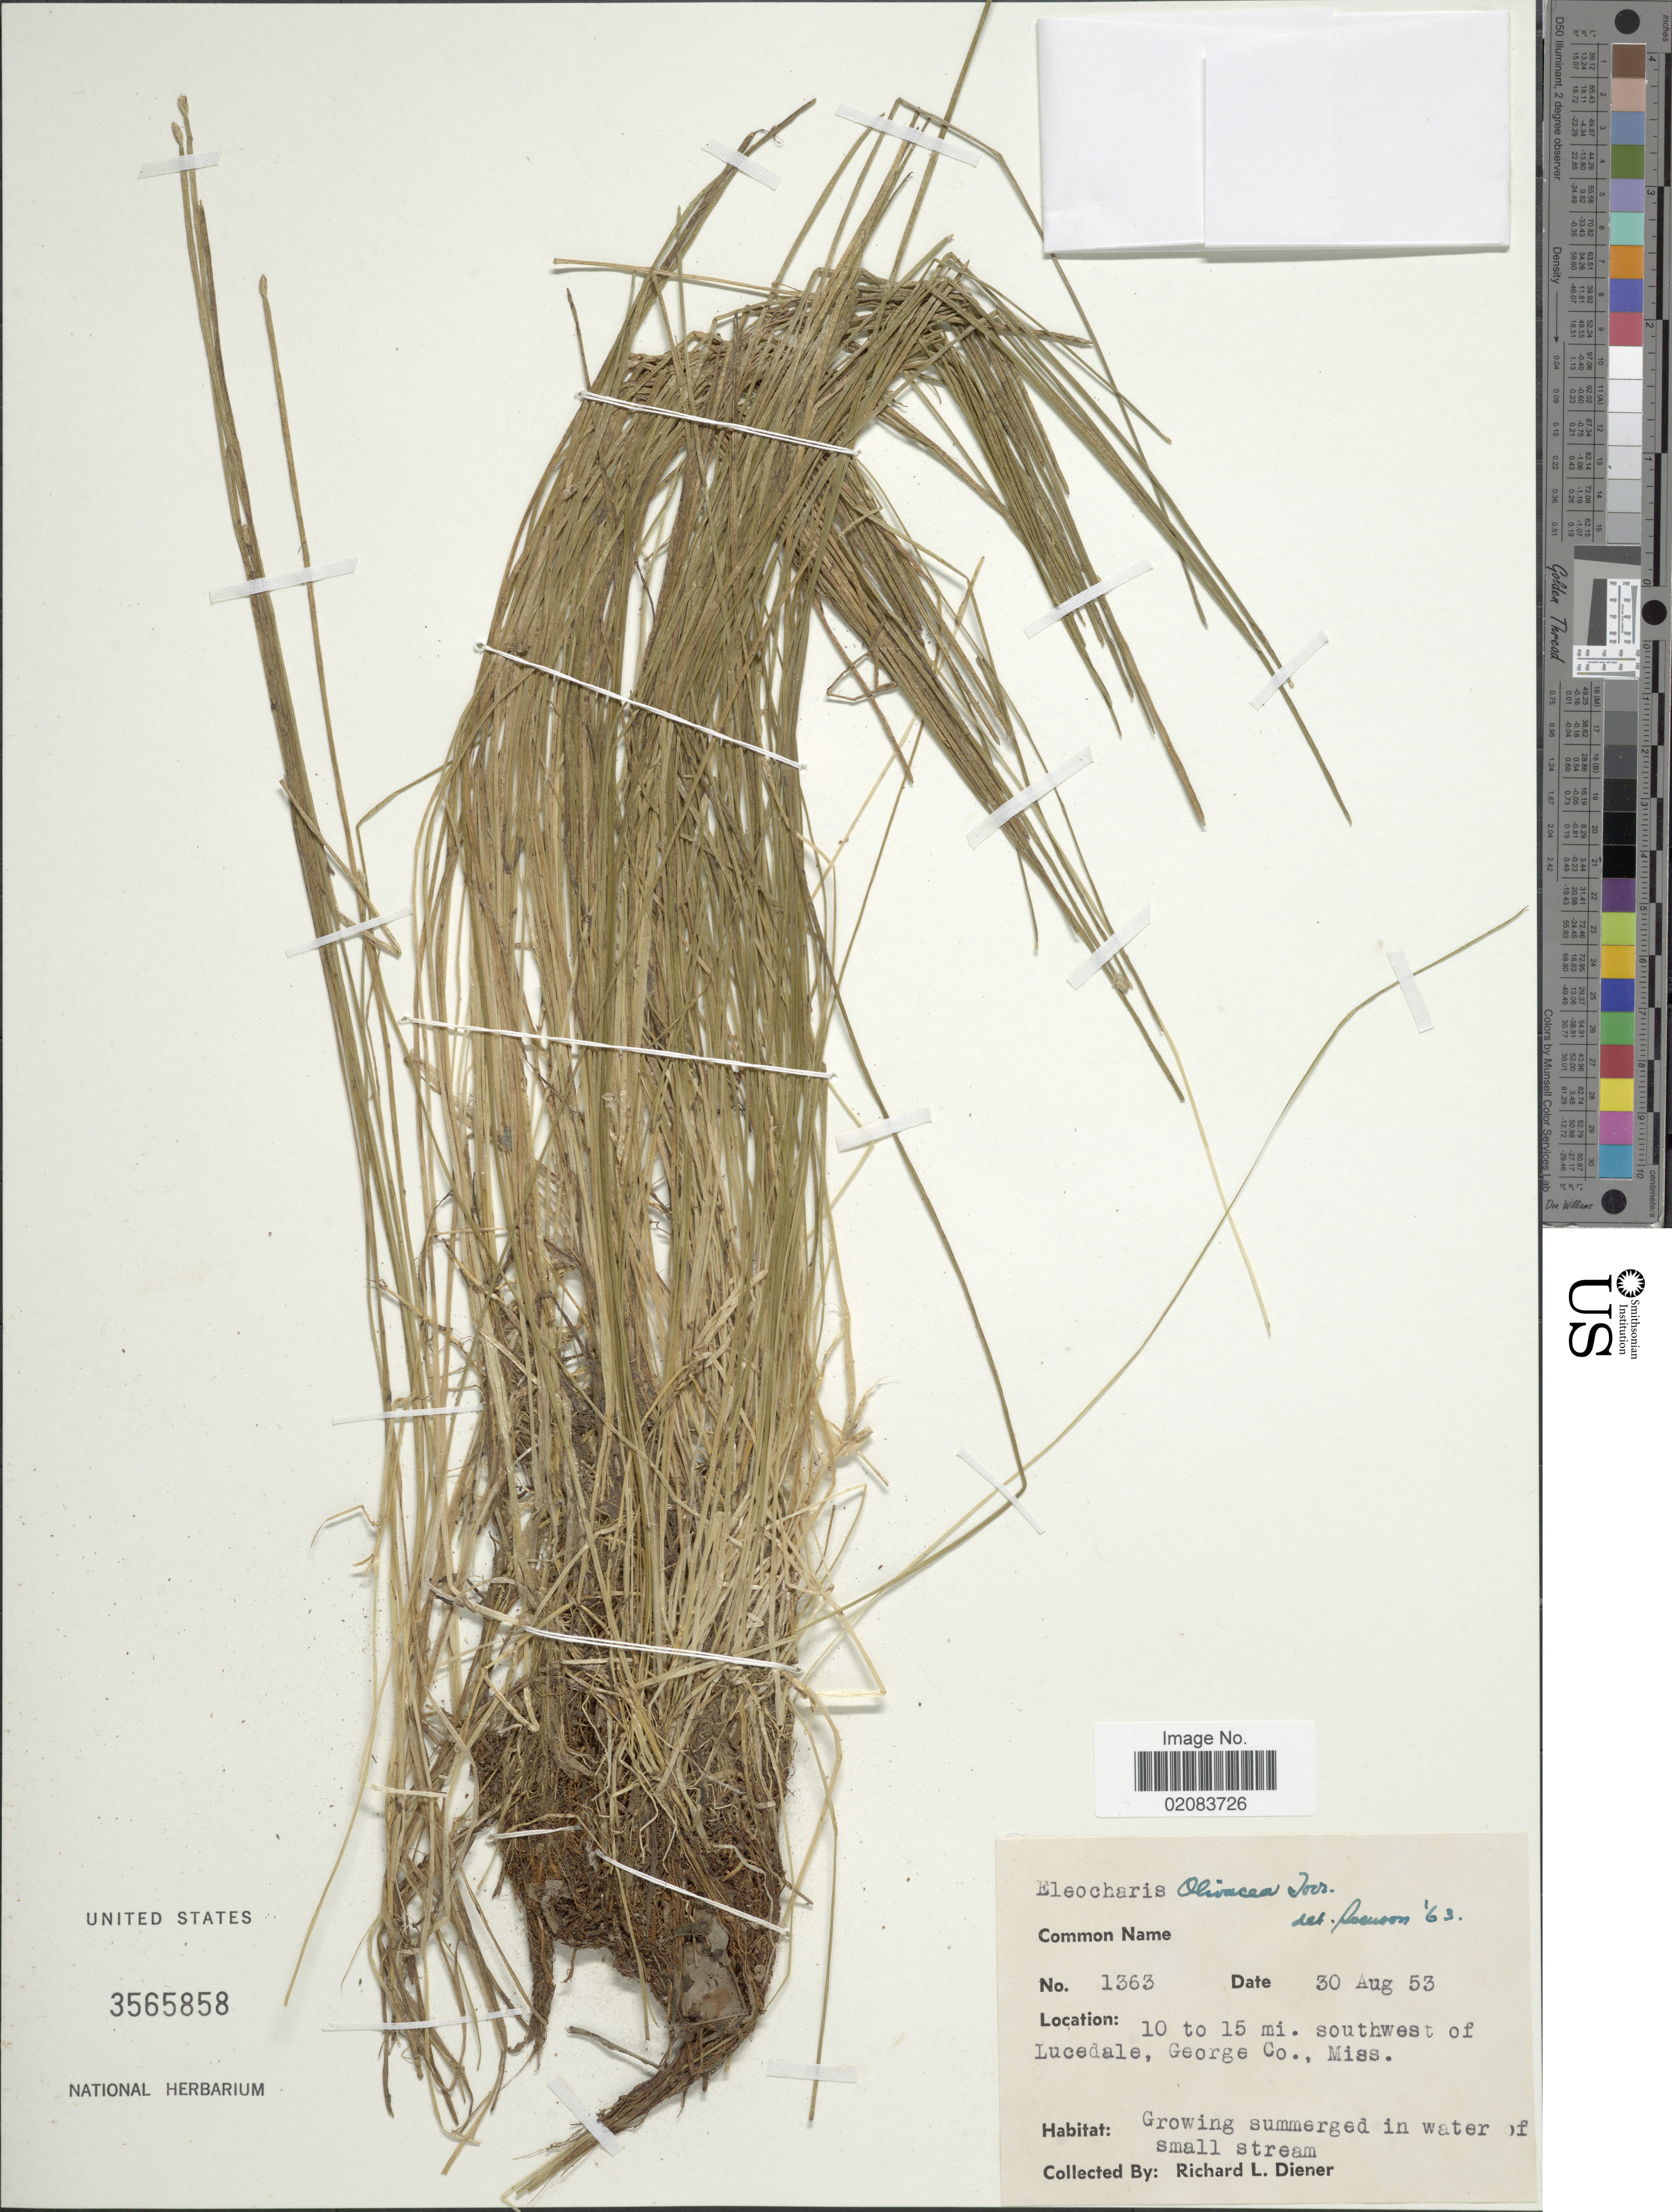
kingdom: Plantae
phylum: Tracheophyta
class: Liliopsida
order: Poales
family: Cyperaceae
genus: Eleocharis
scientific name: Eleocharis olivacea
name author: Torr.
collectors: R. Diener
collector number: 1363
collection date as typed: Transcribed d/m/y: 30/8/53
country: United States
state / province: Mississippi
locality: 10 to 15 mi. southwest of Lucedale, George Co., growing in summerged in water of small stream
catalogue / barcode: US 3565858